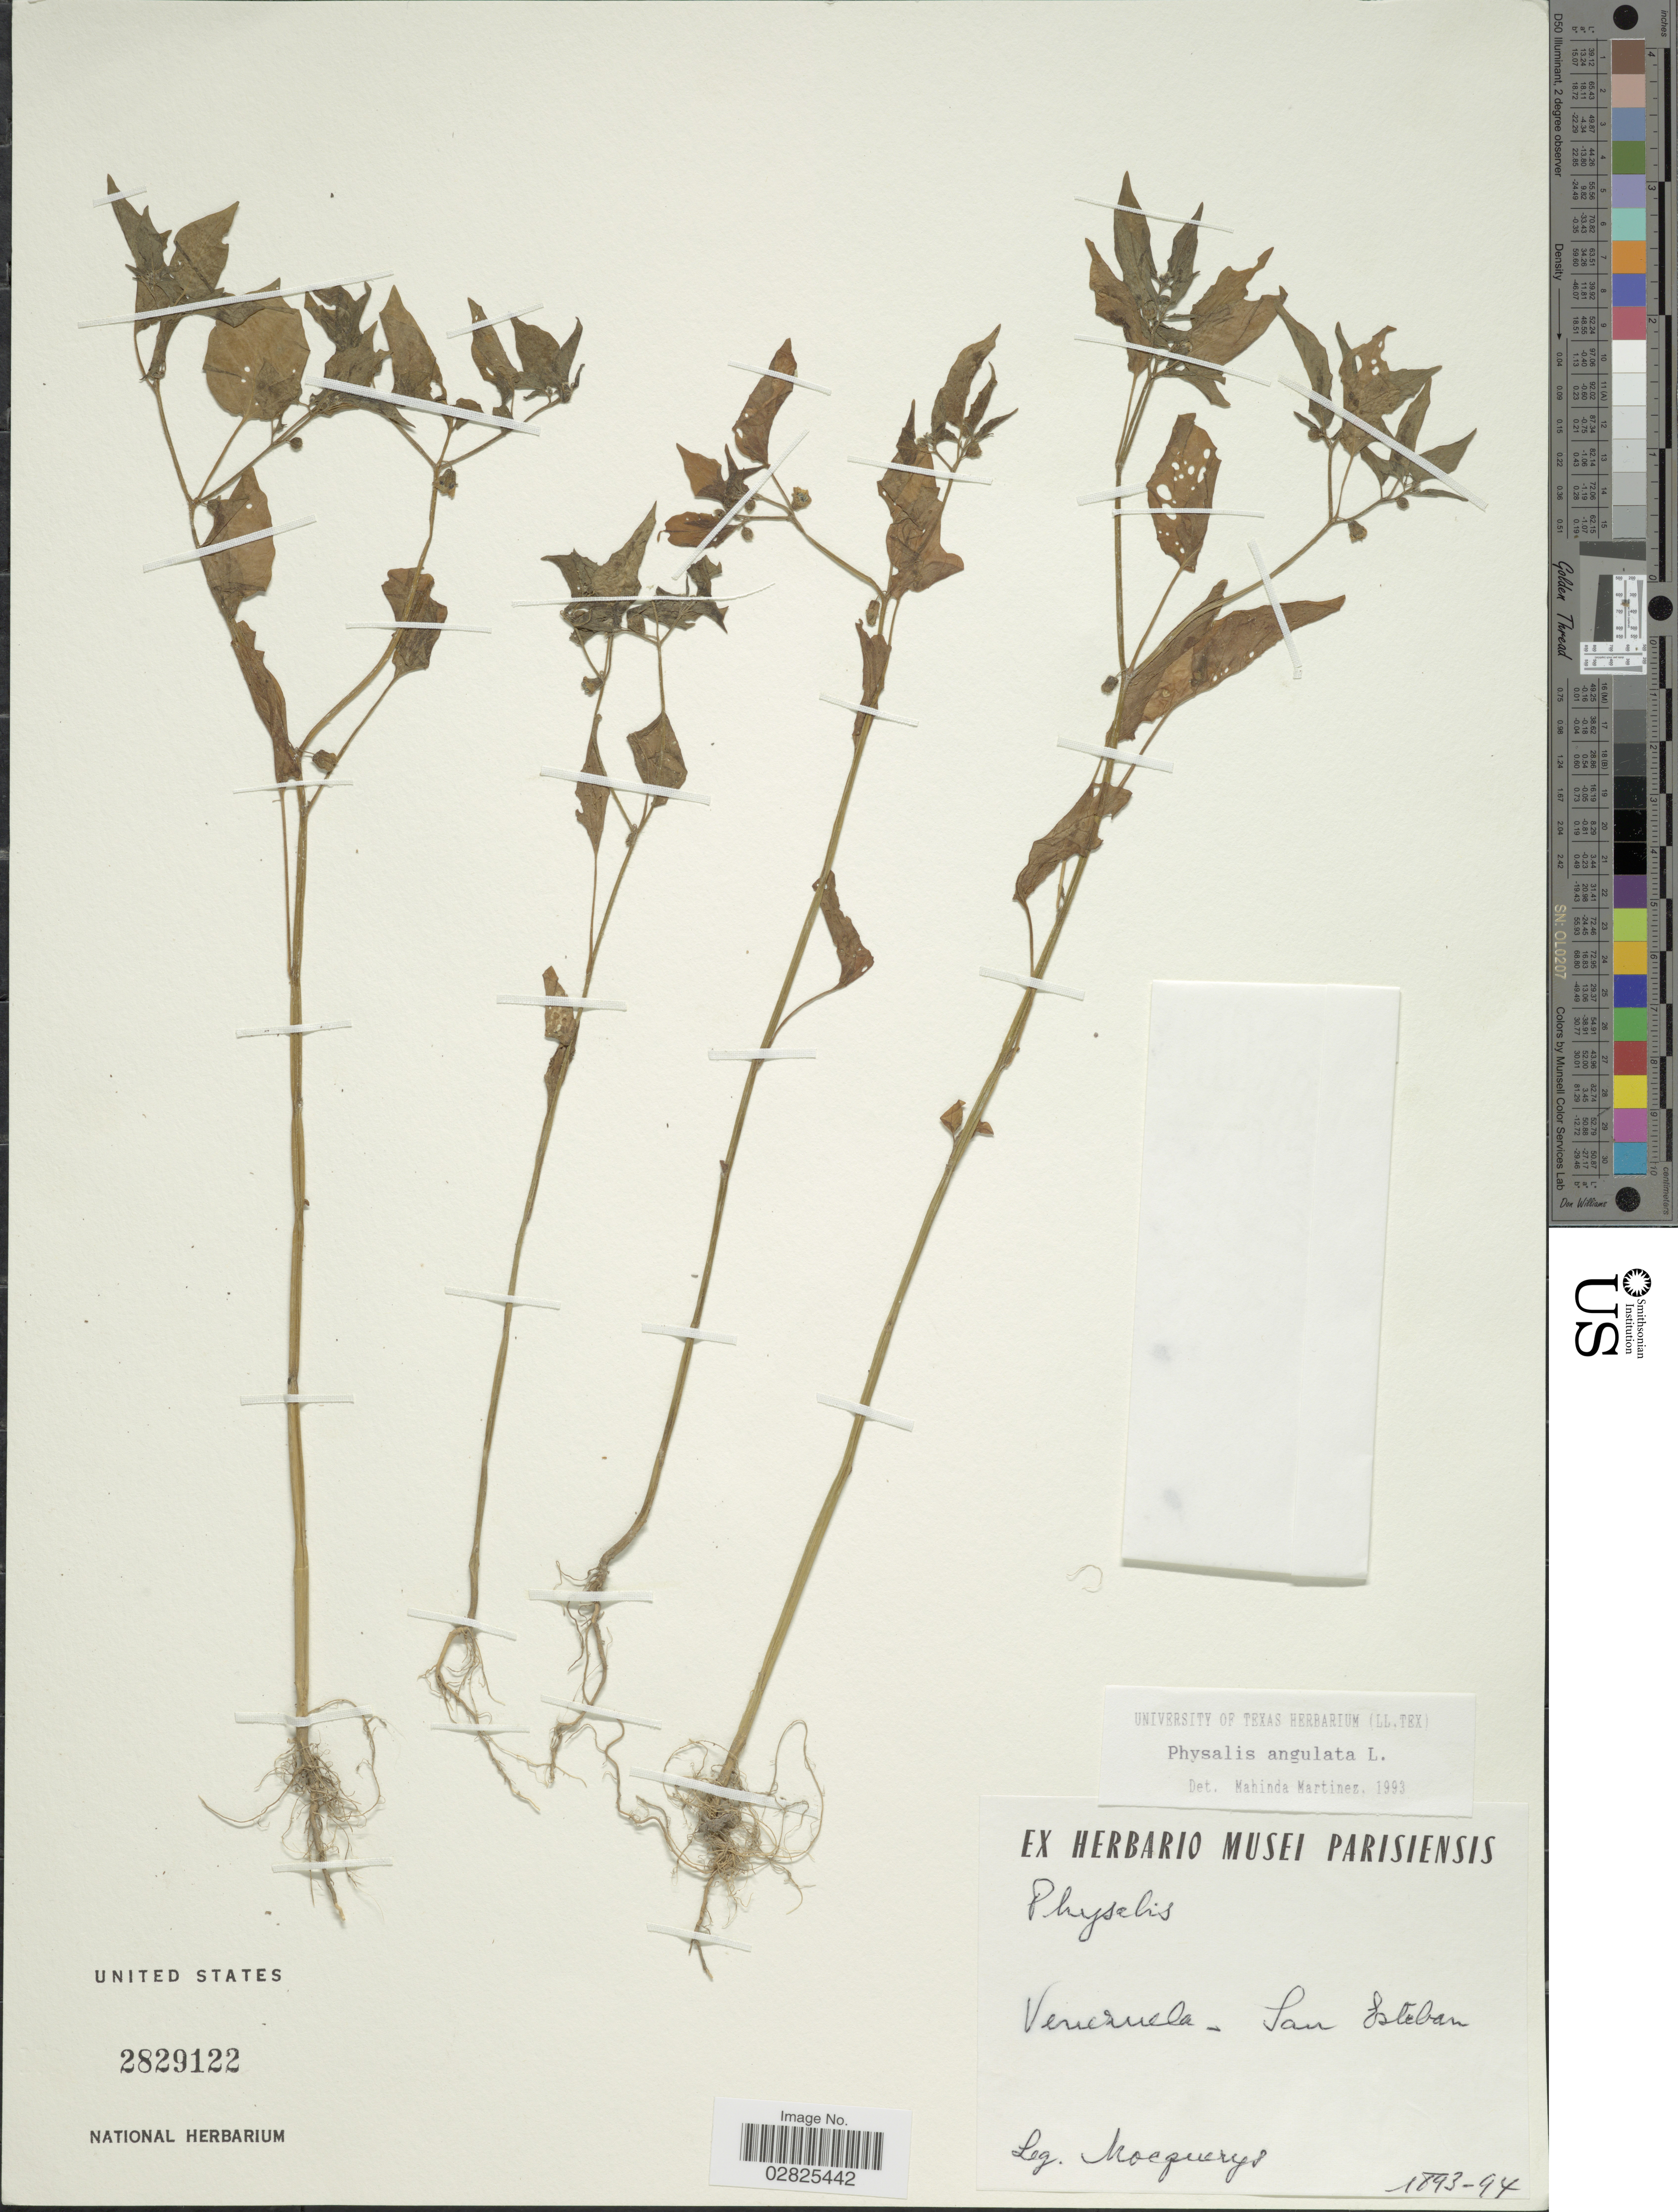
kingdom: Plantae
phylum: Tracheophyta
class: Magnoliopsida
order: Solanales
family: Solanaceae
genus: Physalis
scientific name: Physalis angulata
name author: L.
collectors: A. Mocquerys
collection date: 1893/1894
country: Venezuela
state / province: Carabobo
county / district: Puerto Cabello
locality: San Esteban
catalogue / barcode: US 2829122